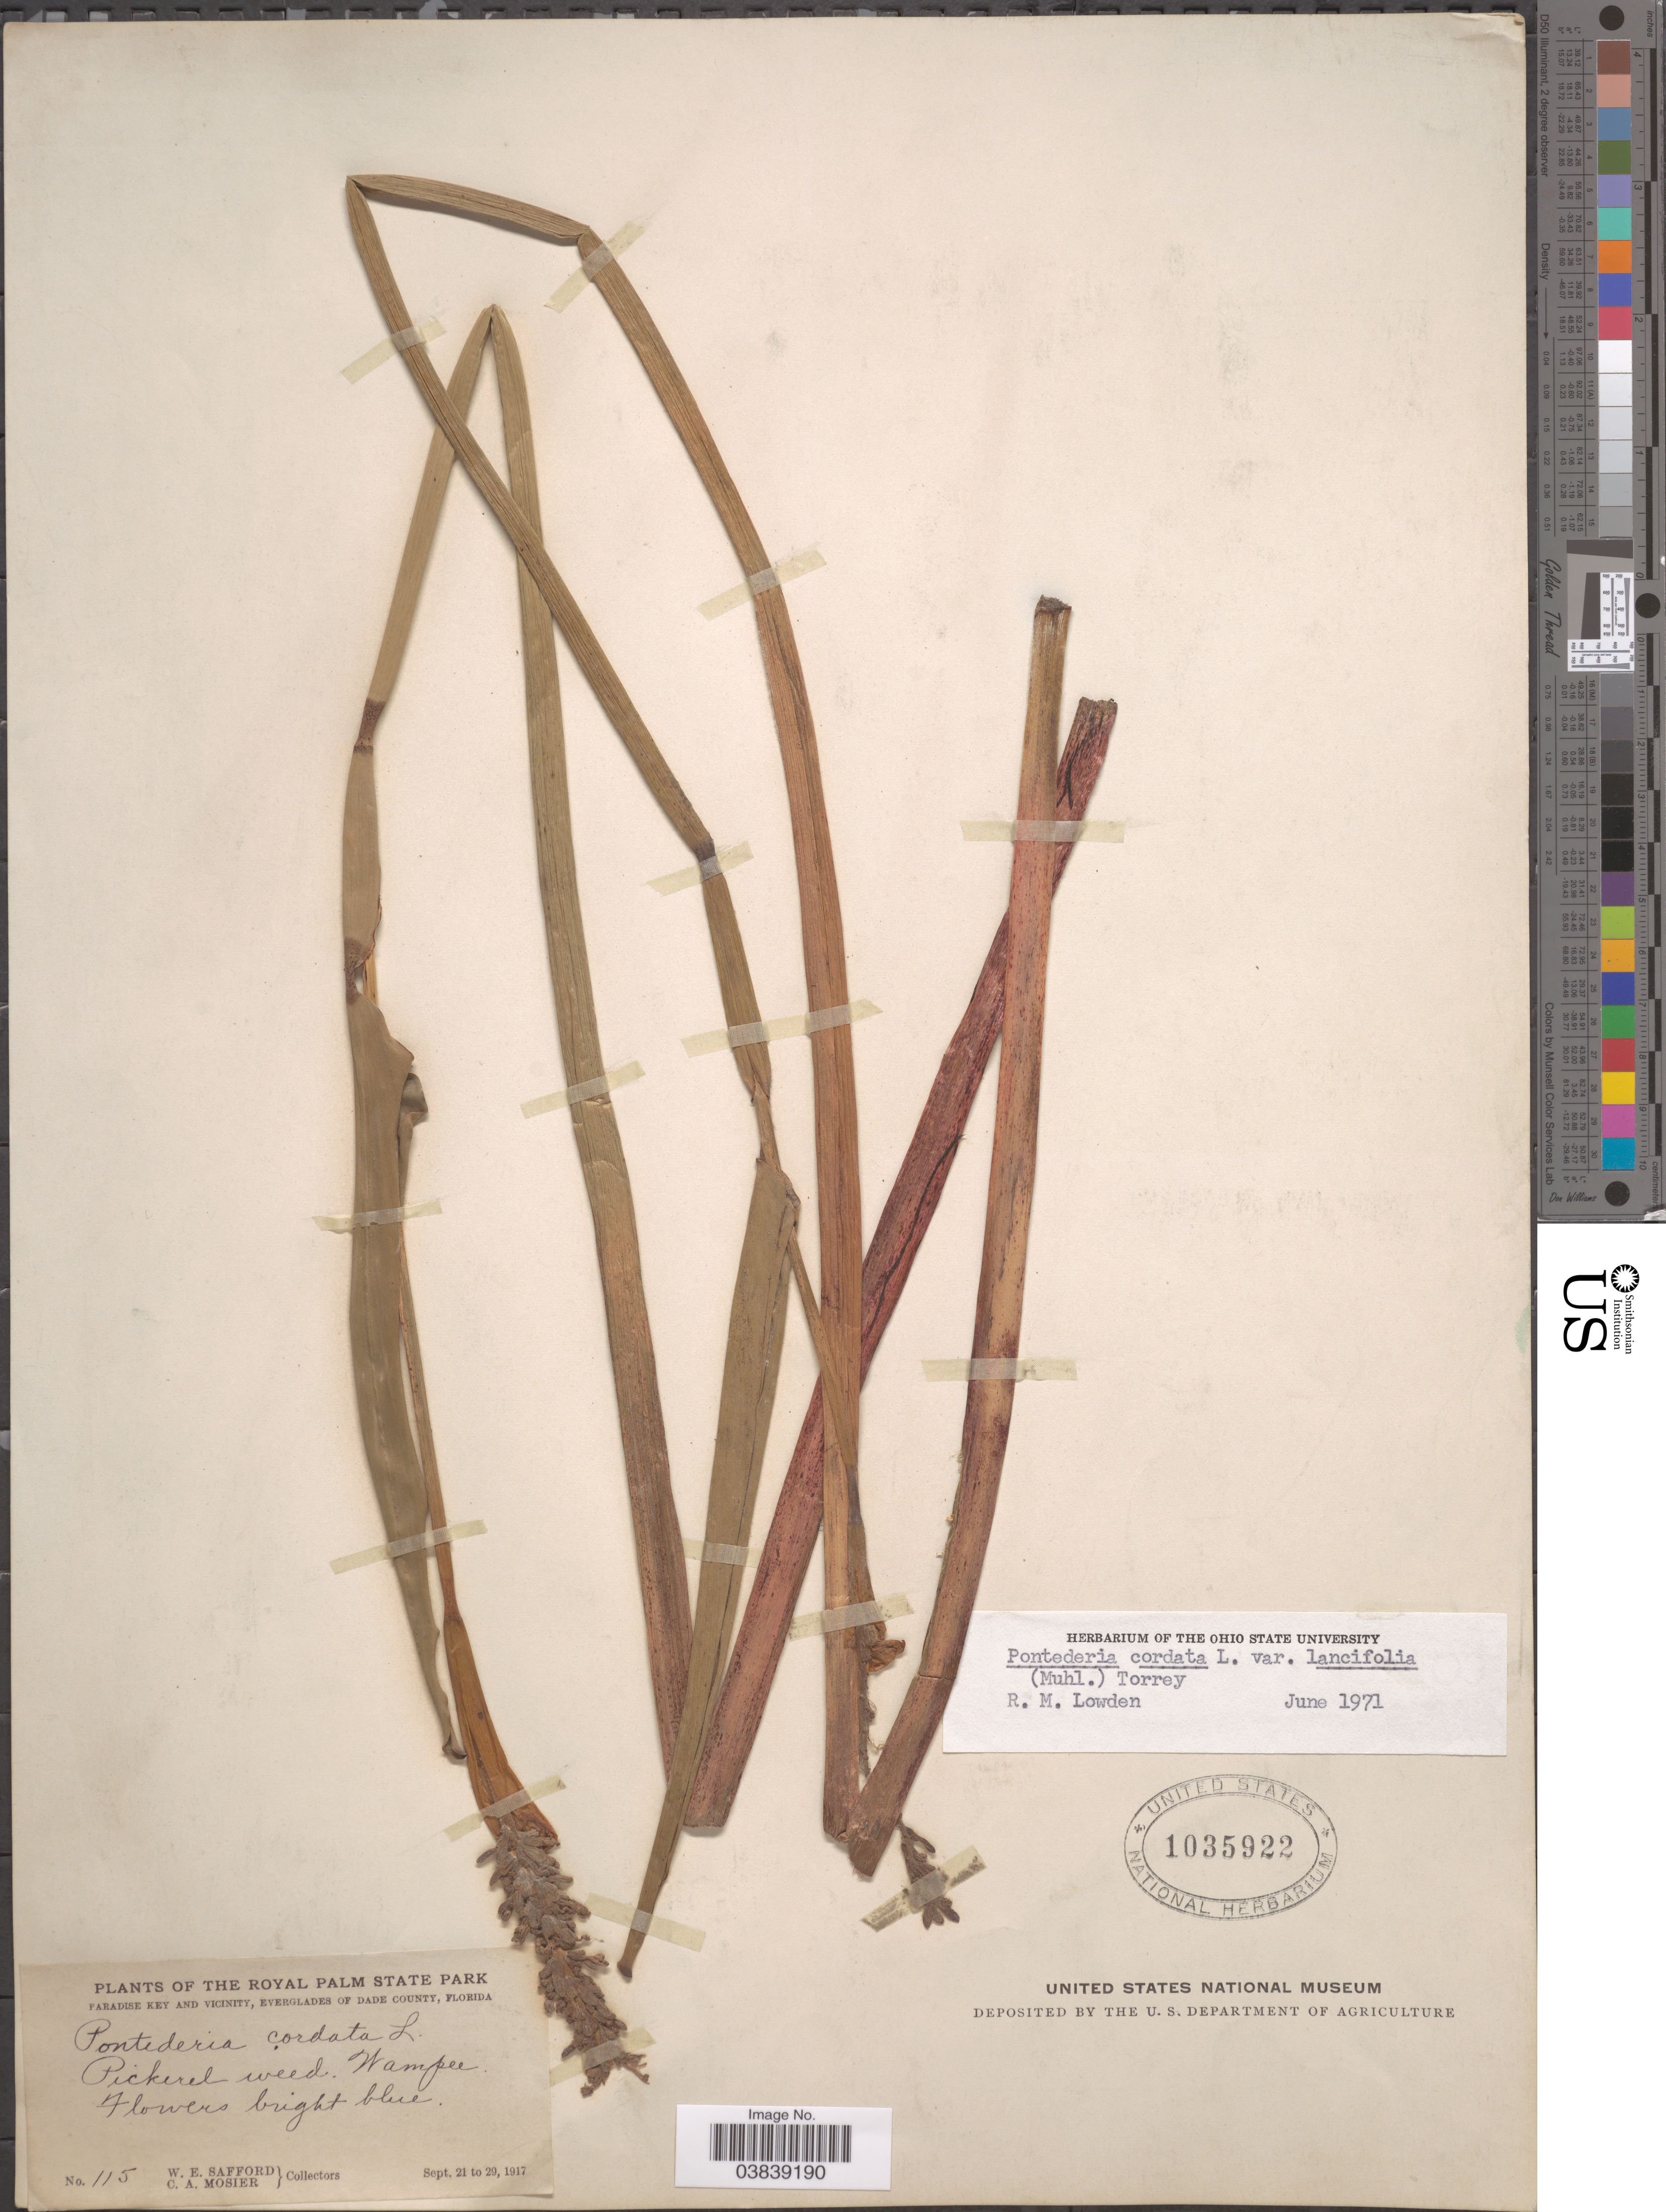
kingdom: Plantae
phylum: Tracheophyta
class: Liliopsida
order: Commelinales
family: Pontederiaceae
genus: Pontederia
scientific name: Pontederia cordata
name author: L.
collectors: W. E. Safford & C. A. Mosier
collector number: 115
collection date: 1917-09-21/1917-09-29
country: United States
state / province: Florida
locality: The Royal Palm State Park. Paradise Key and vicinity, Everglades of Dade County.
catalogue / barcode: US 1035922